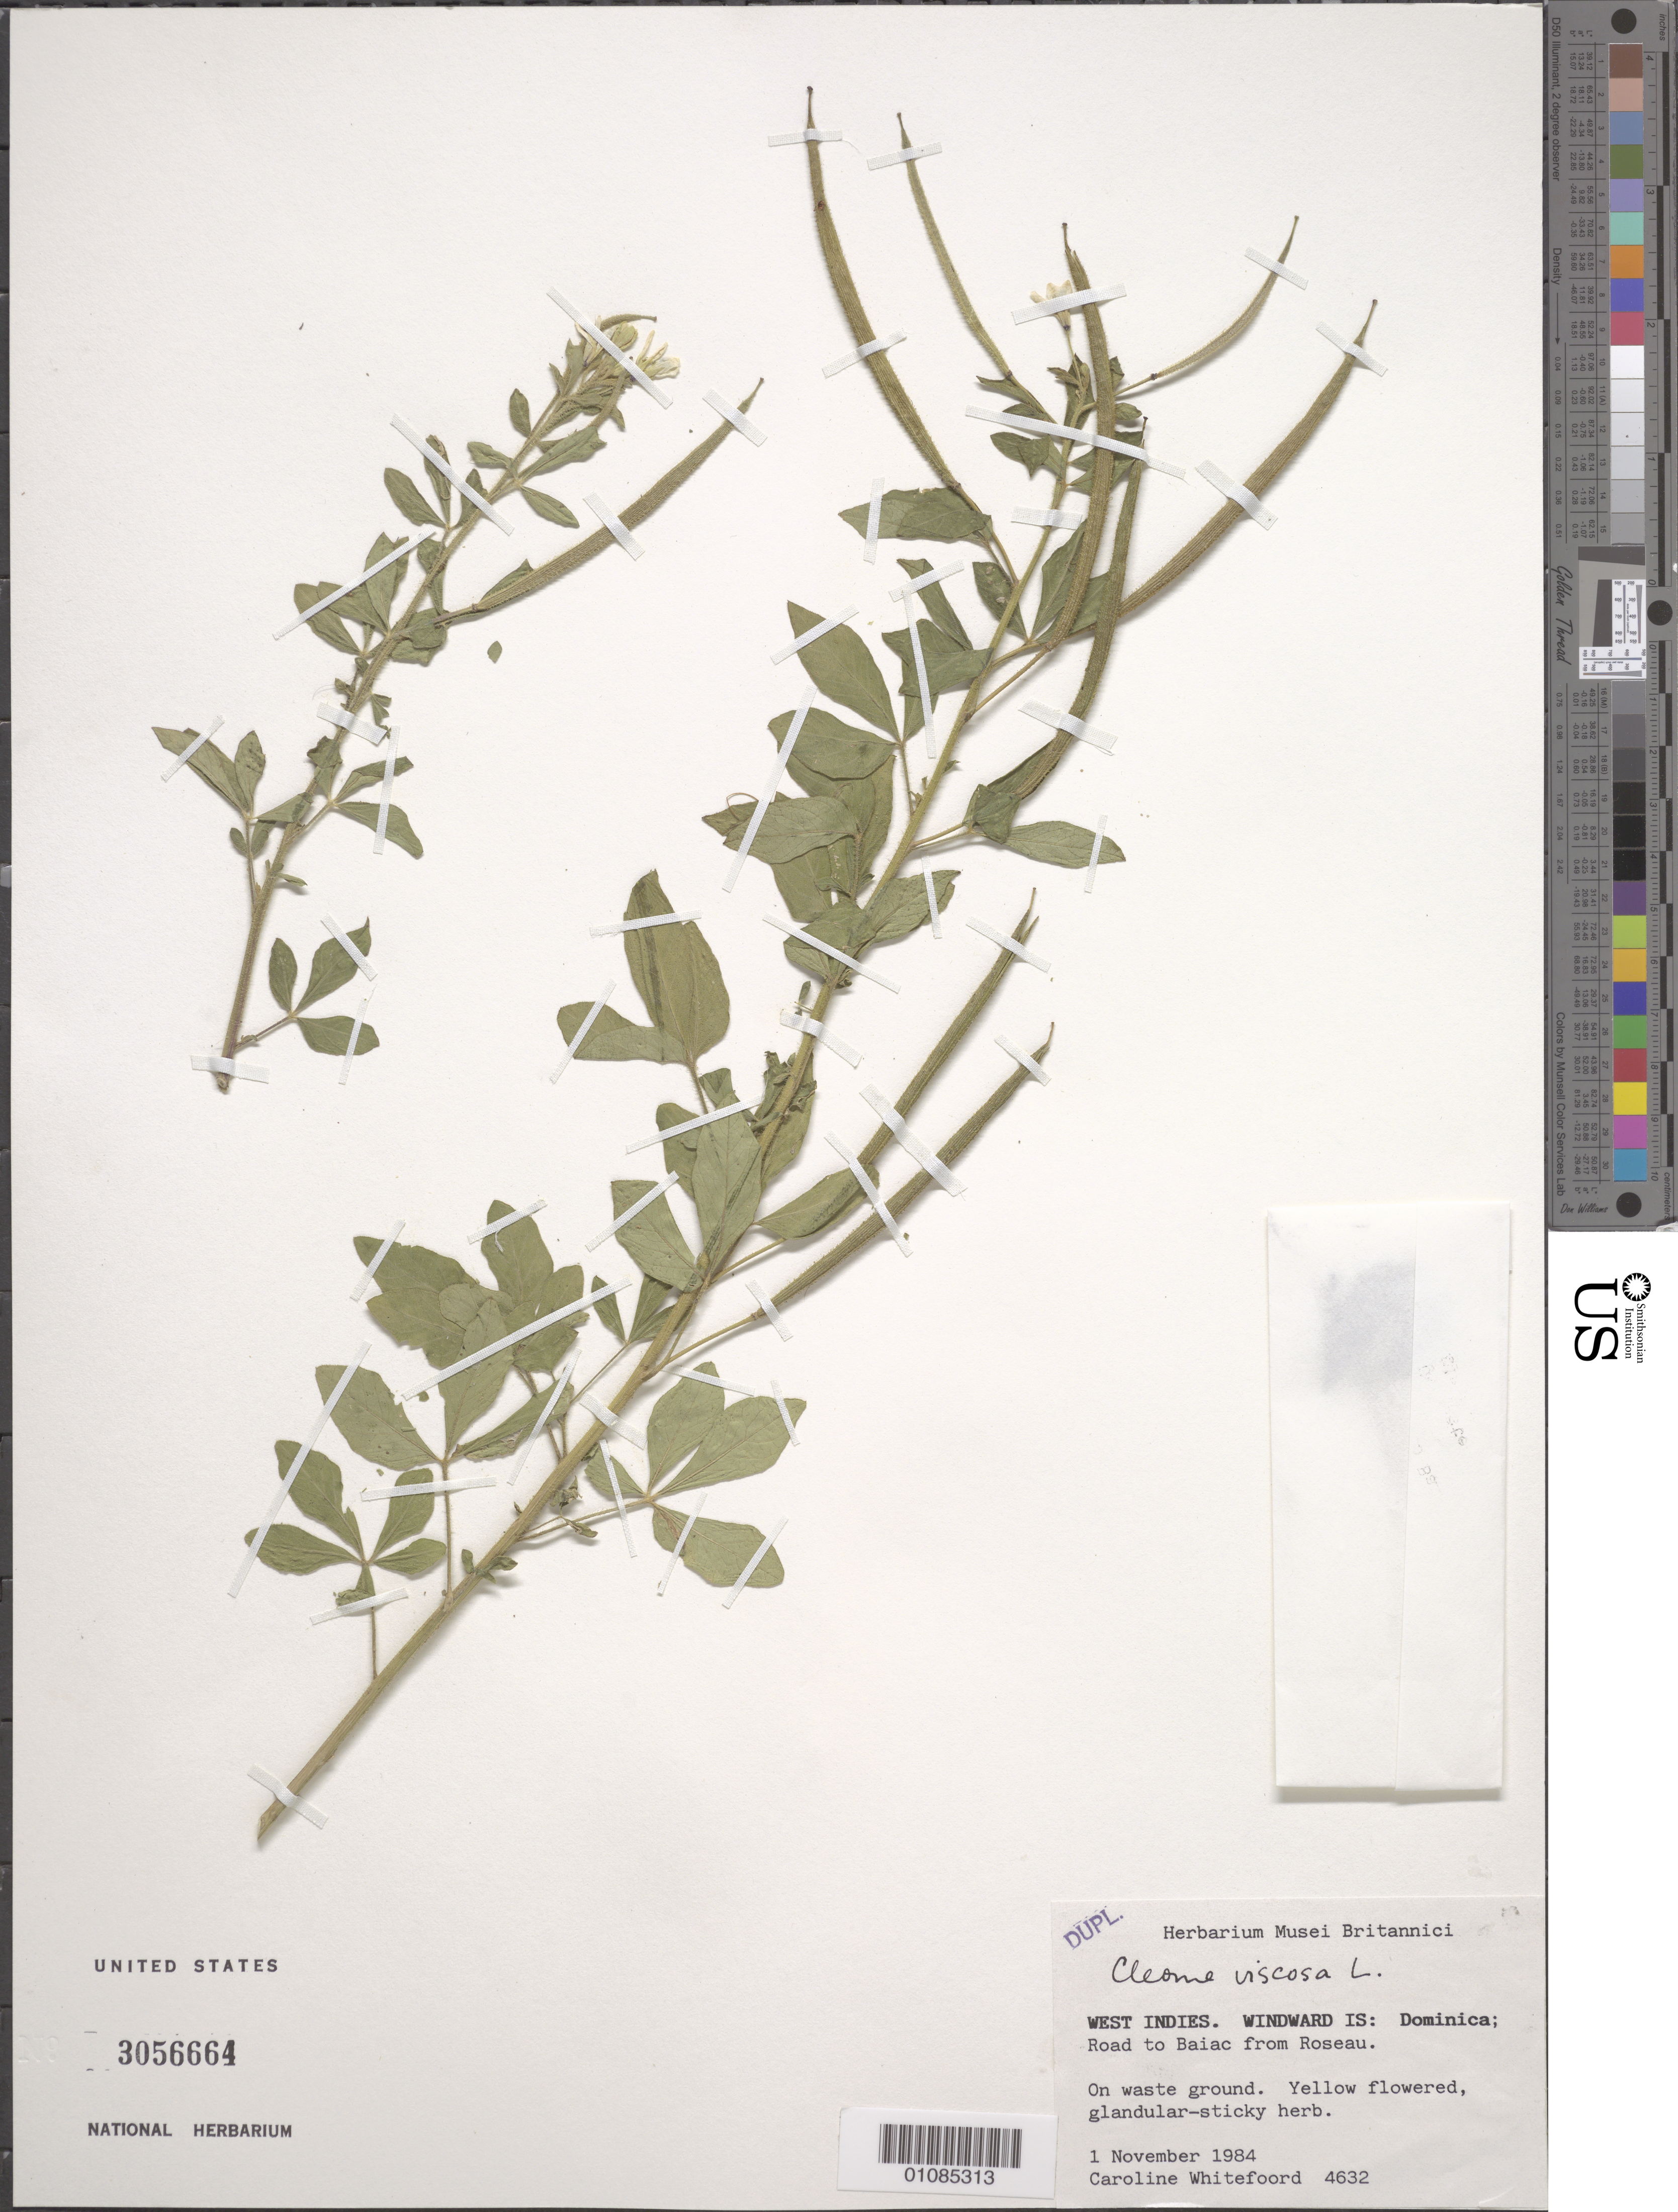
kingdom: Plantae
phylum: Tracheophyta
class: Magnoliopsida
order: Brassicales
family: Cleomaceae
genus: Arivela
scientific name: Arivela viscosa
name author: (L.) Raf.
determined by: Strong, M. T., (US), Smithsonian Institution - National Museum of Natural History (UNITED STATES)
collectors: C. Whitefoord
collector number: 4632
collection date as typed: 01 Nov 1984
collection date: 1984-11-01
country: Dominica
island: Dominica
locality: Road to Baiac from Roseau.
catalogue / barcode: US 3056664